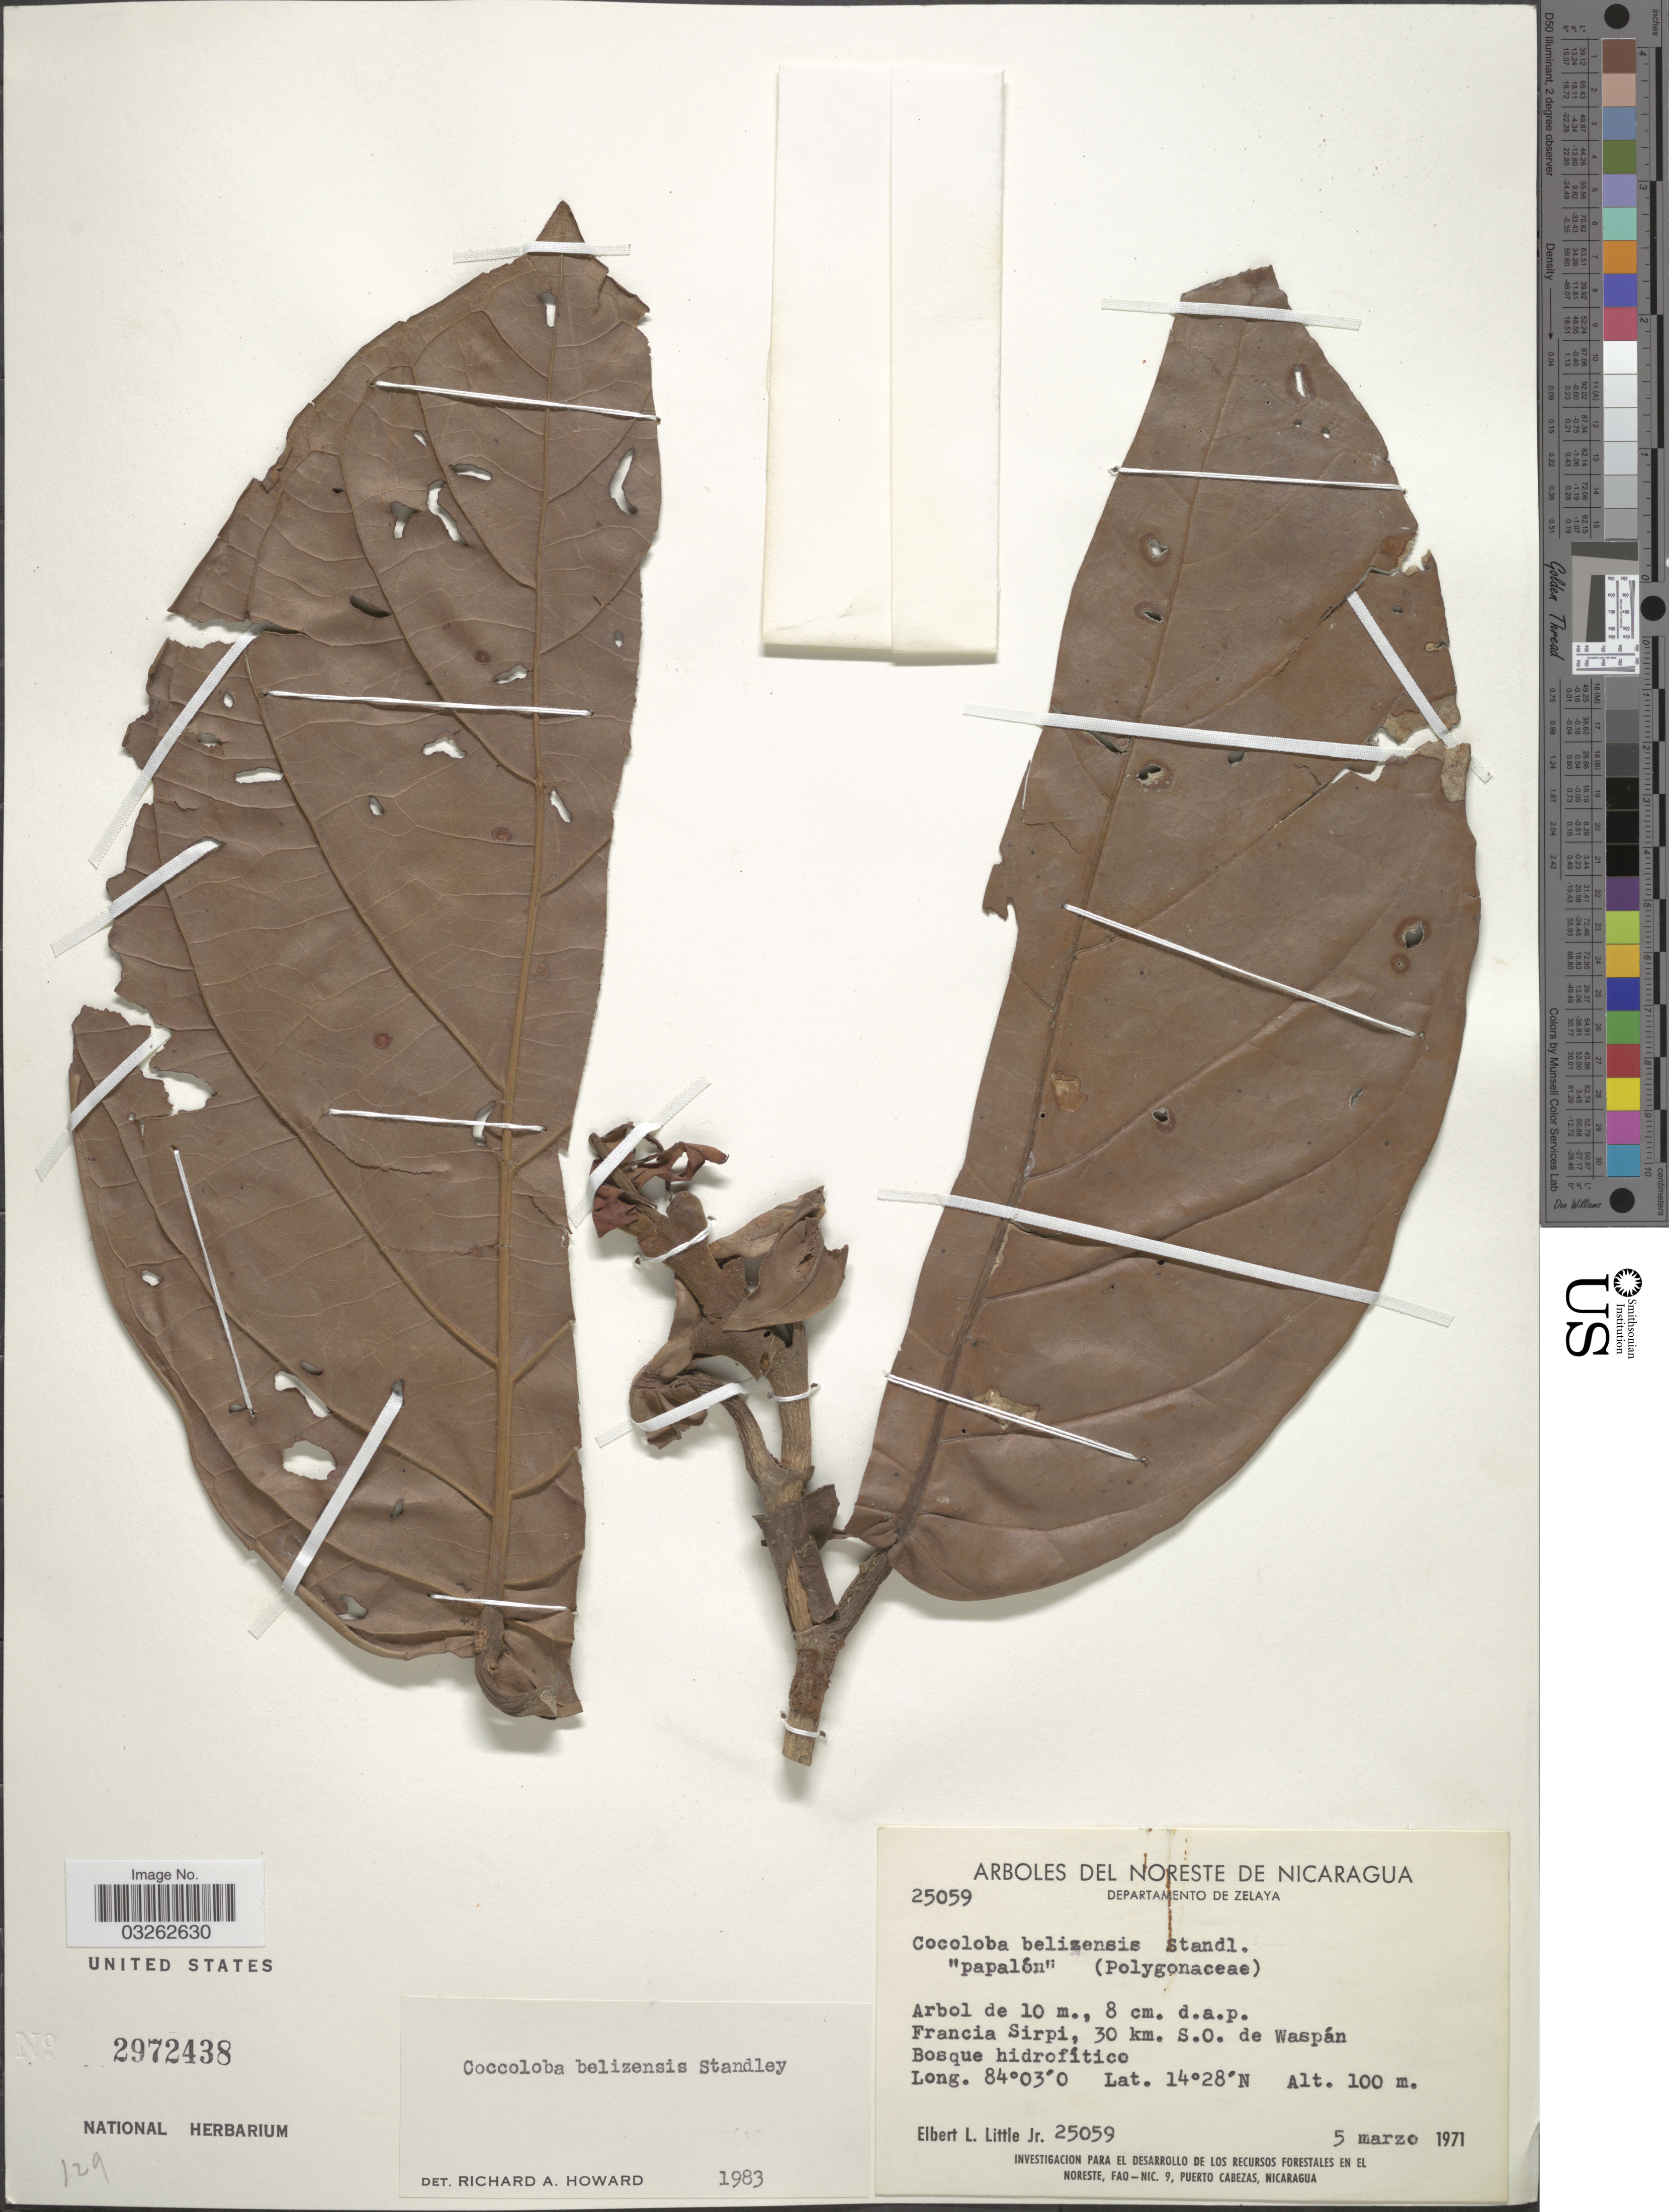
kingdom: Plantae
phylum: Tracheophyta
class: Magnoliopsida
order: Caryophyllales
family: Polygonaceae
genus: Coccoloba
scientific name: Coccoloba belizensis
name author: Standl.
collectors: E. L. Little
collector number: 25059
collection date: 1971-03-05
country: Nicaragua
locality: Noreste de Nicaragua. Departamento de Zelaya. Francia Sirpi, 30 km. S.O. de Waspán.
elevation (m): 100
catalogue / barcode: US 2972438